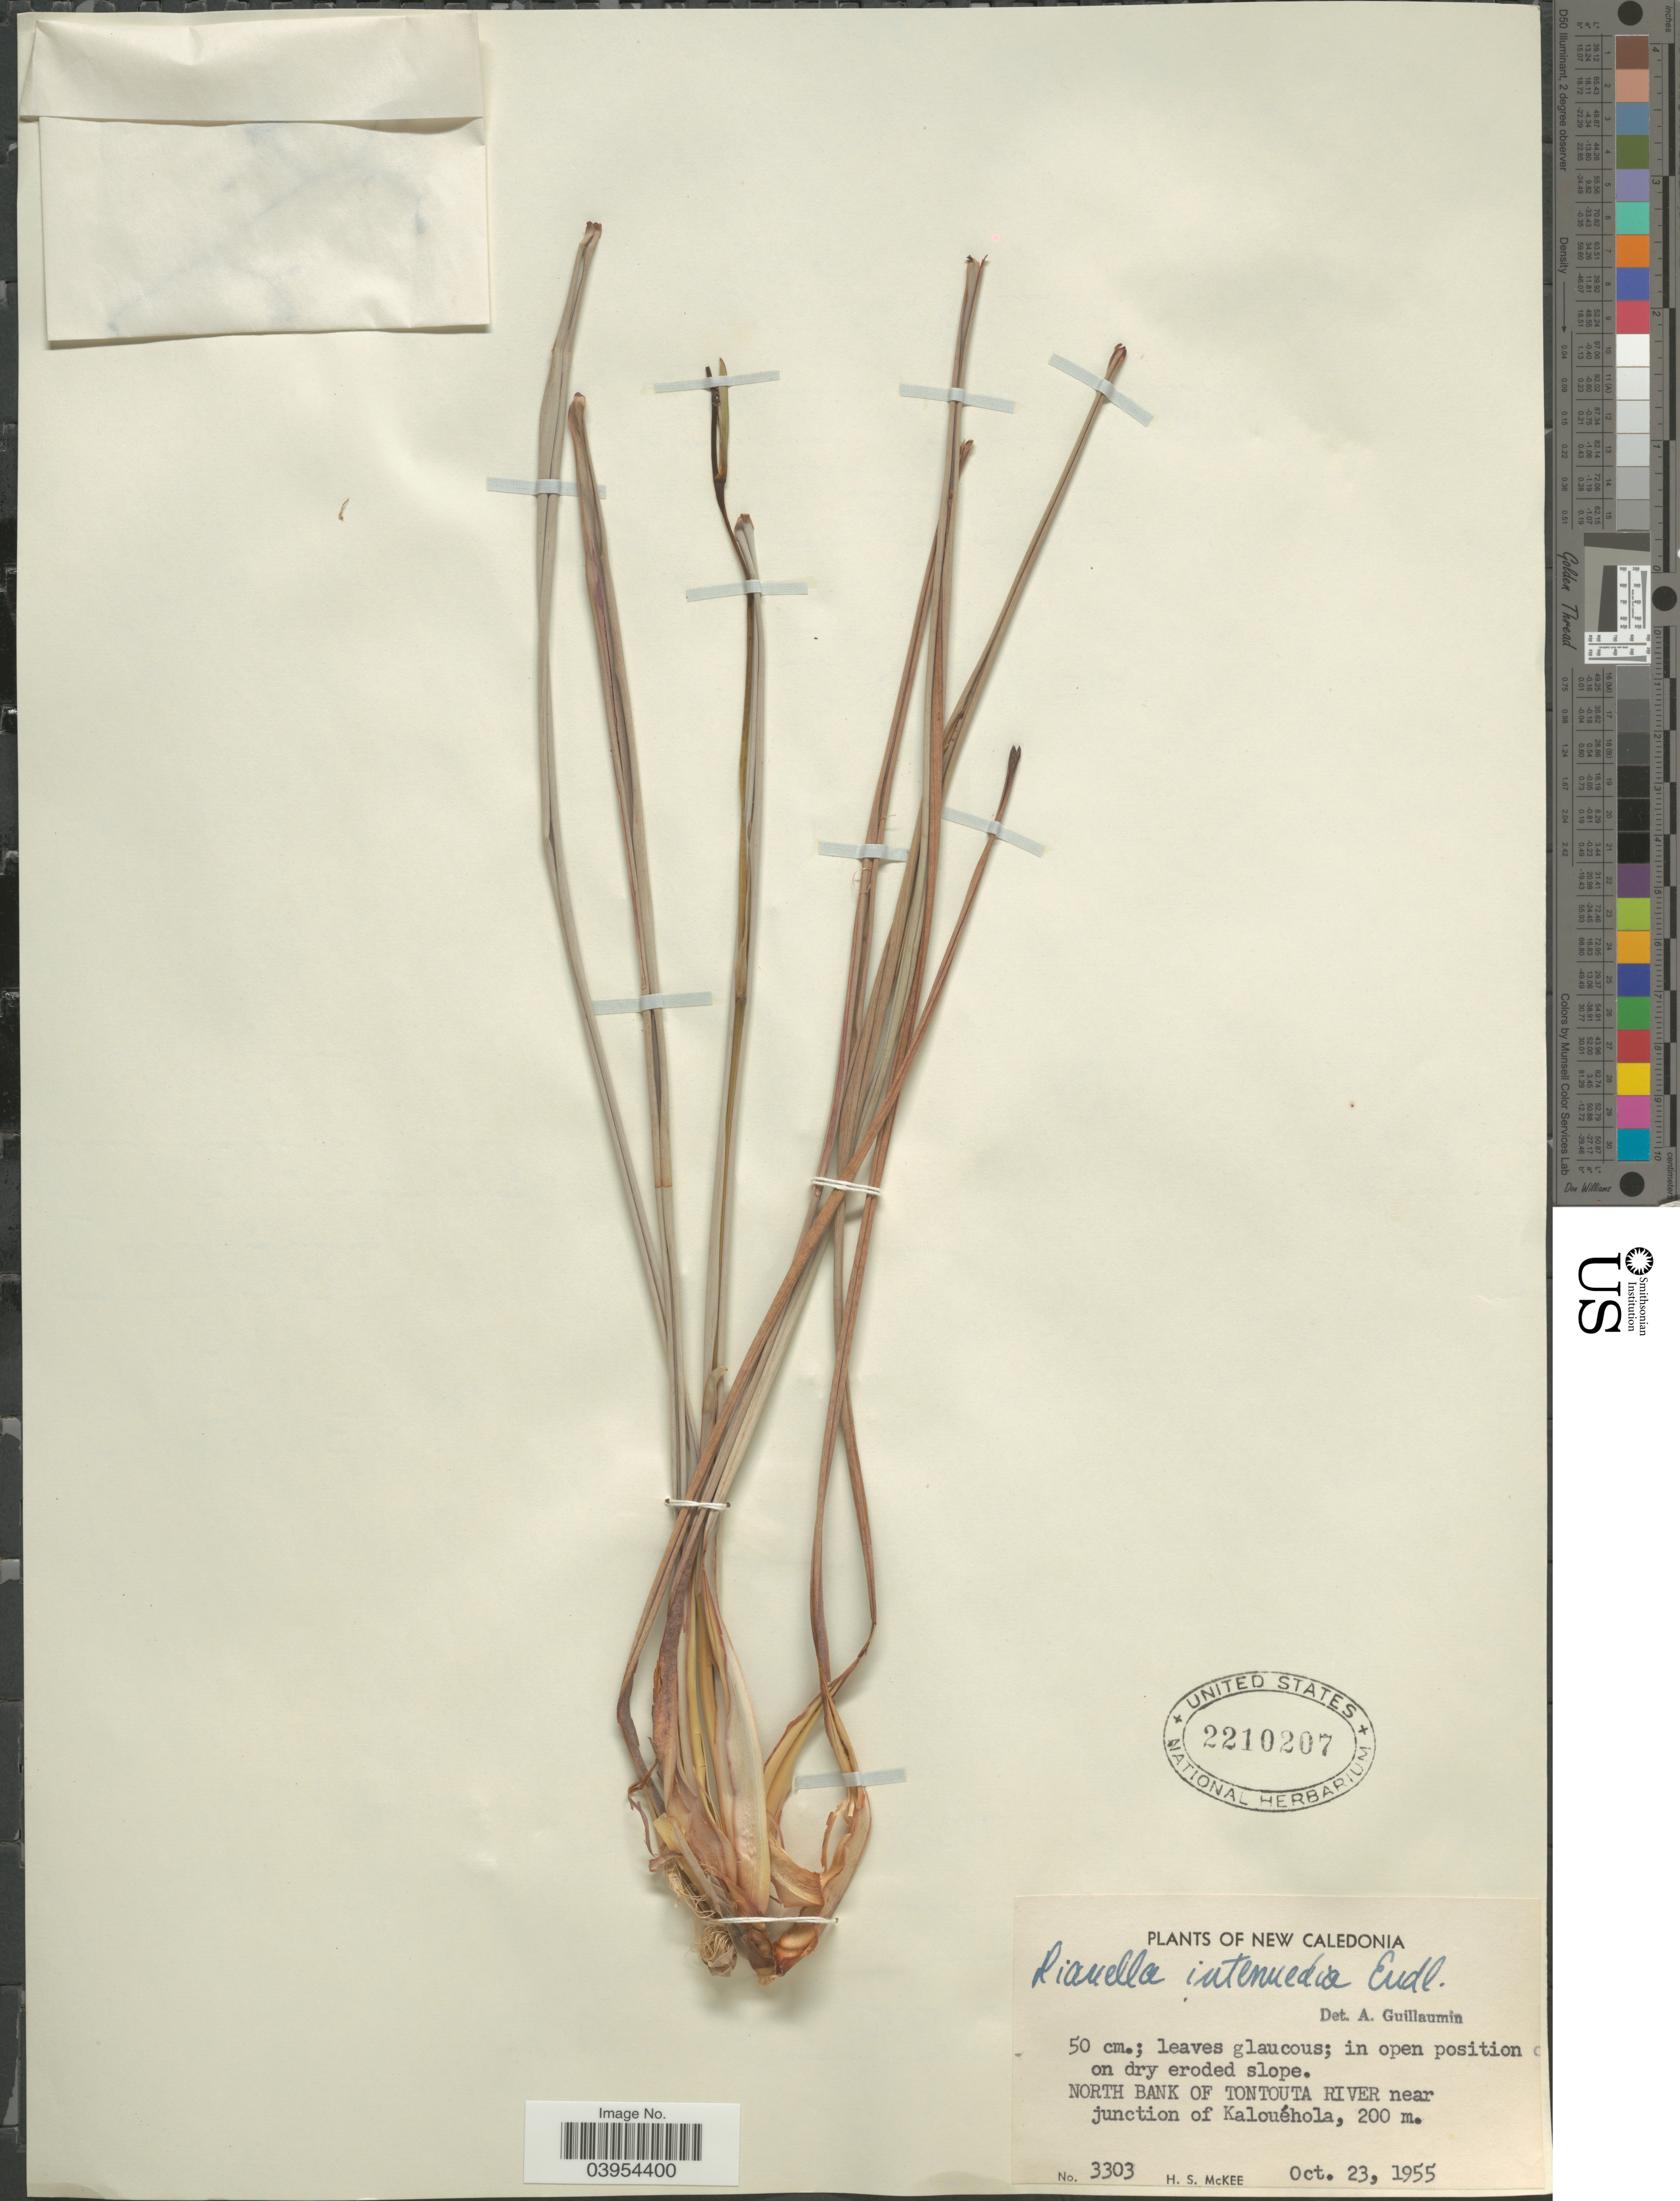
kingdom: Plantae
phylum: Tracheophyta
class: Liliopsida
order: Asparagales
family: Asphodelaceae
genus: Dianella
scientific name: Dianella intermedia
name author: Endl.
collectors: H. S. McKee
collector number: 3303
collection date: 1955-10-23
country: New Caledonia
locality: North bank of Tontouta River near junction of Kalouéhola.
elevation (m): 200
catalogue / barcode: US 2210207